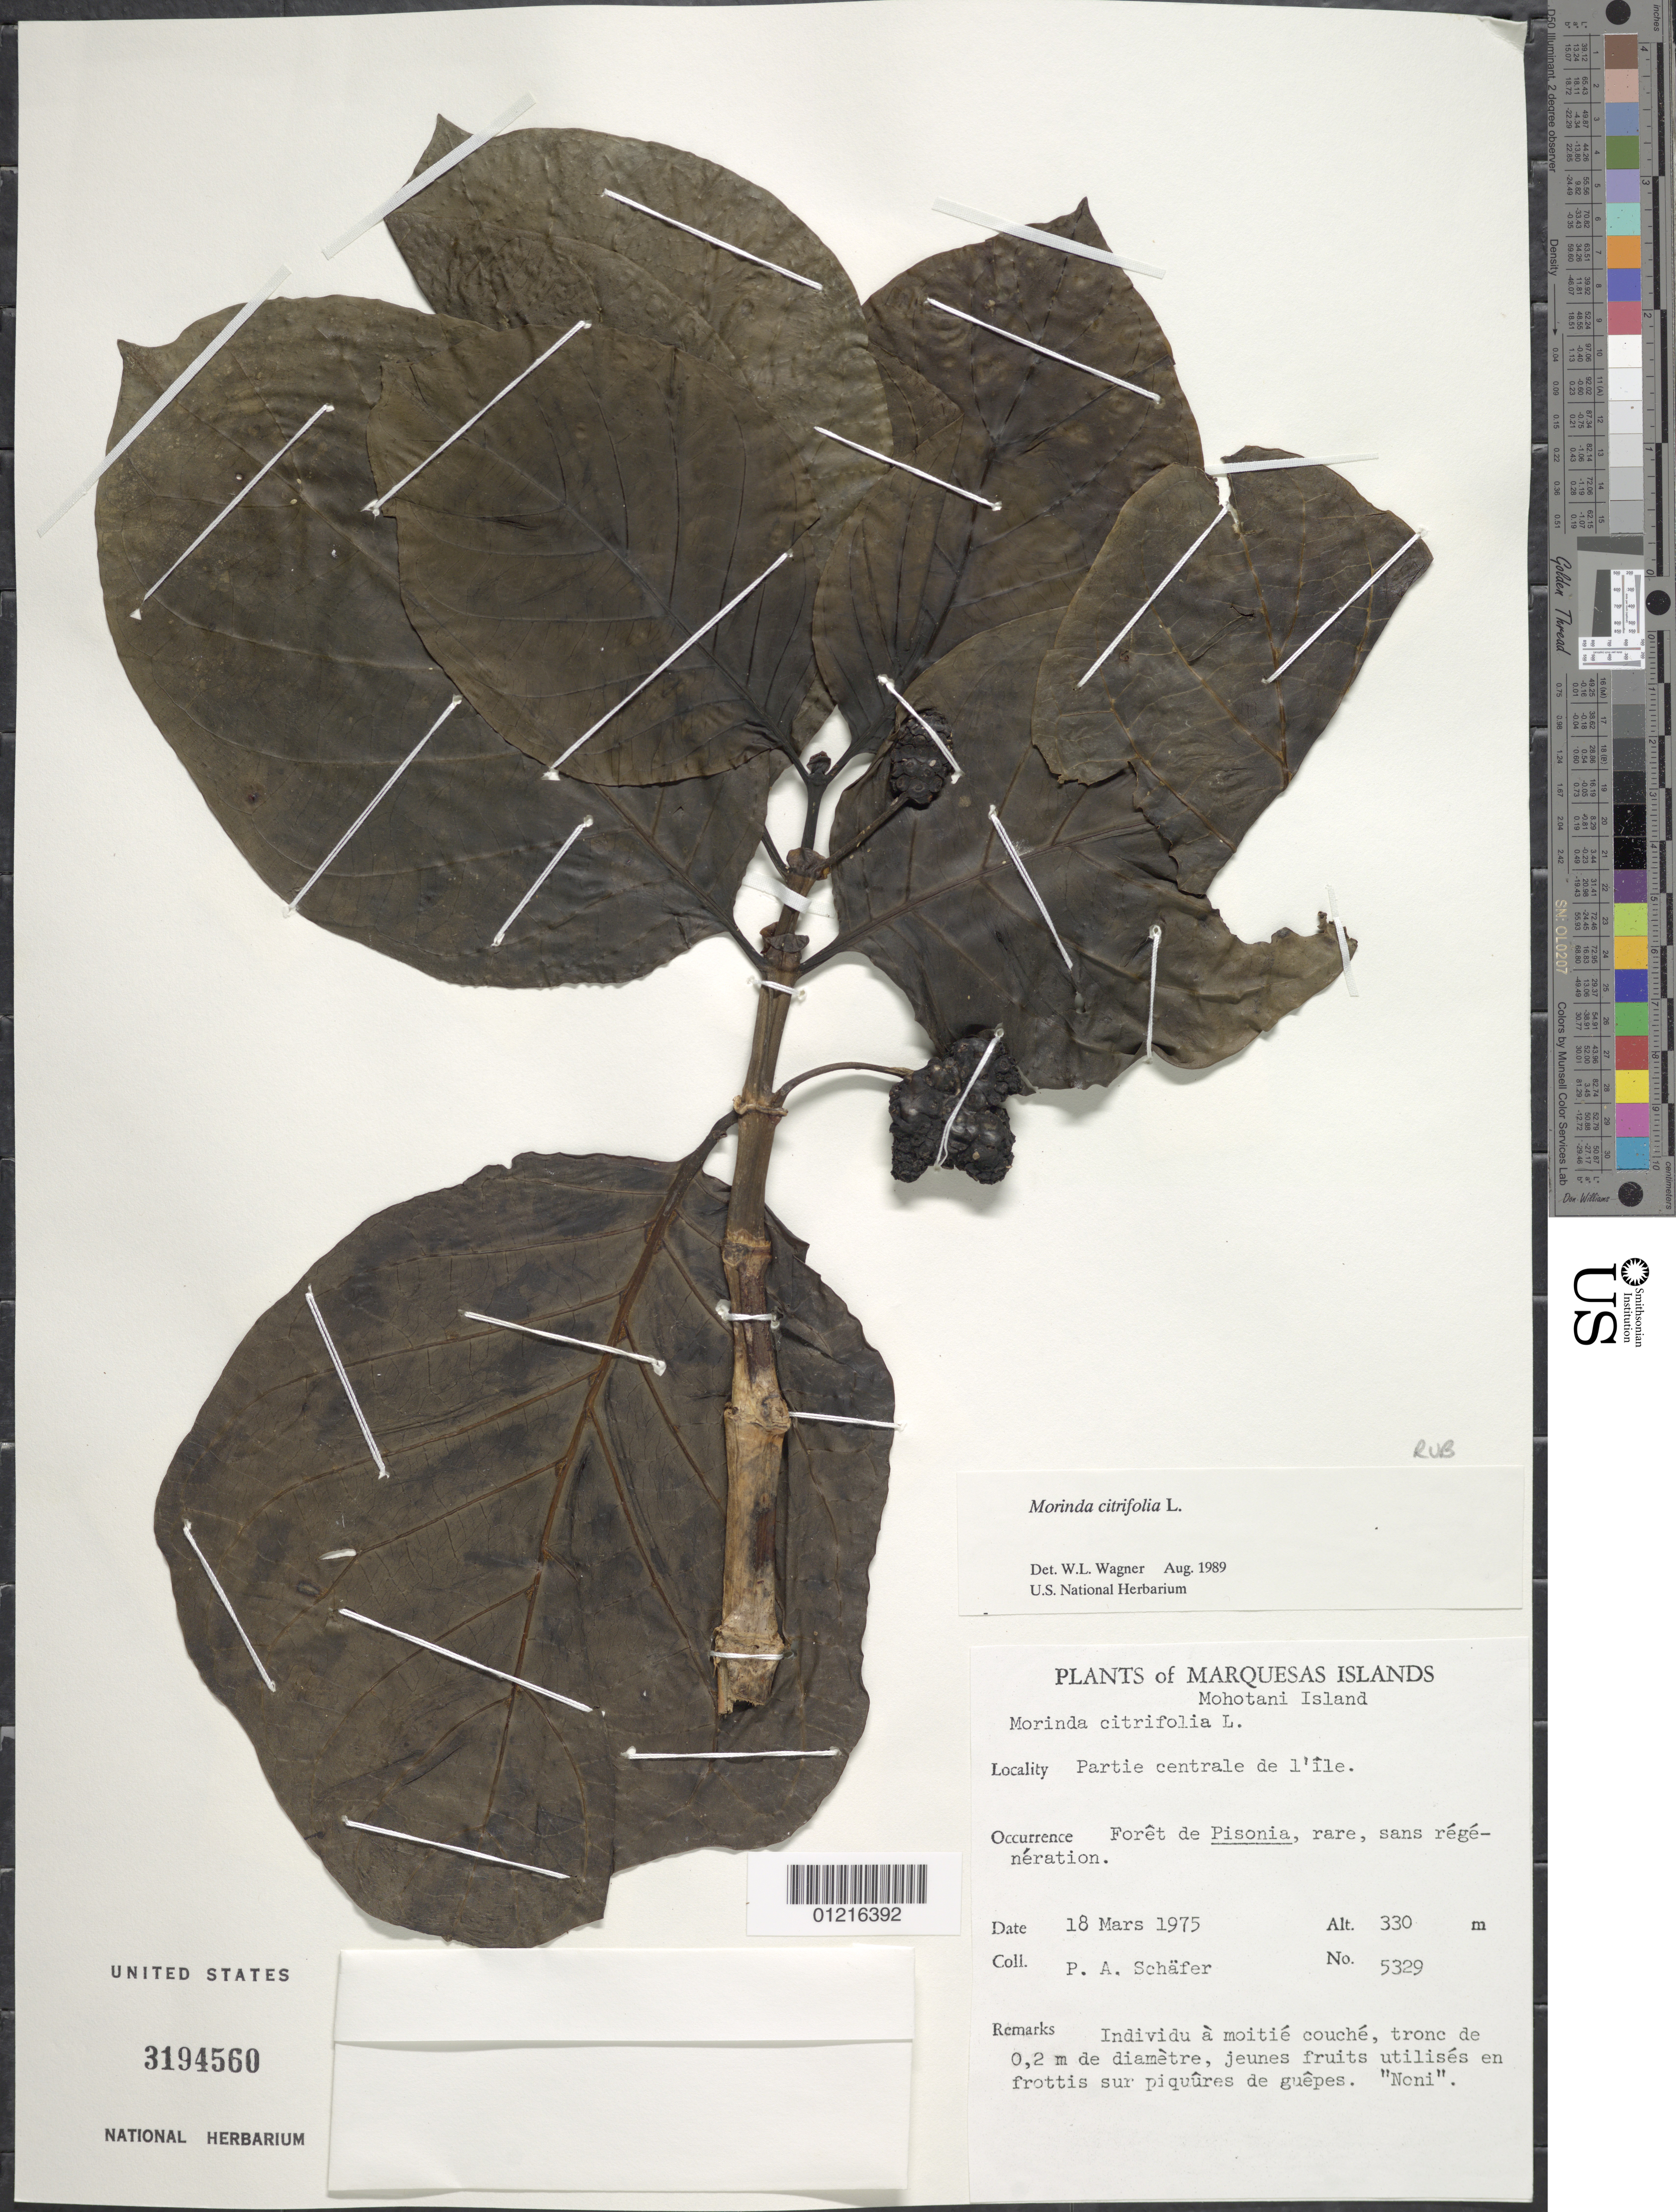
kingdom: Plantae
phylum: Tracheophyta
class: Magnoliopsida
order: Gentianales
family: Rubiaceae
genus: Morinda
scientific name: Morinda citrifolia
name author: L.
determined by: Wagner, W. L., (BOT), Smithsonian Institution - National Museum of Natural History (UNITED STATES)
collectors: P. A. Schäfer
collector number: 5329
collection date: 1975-03-18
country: French Polynesia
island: Mohotani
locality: partie centrale de l'île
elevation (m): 330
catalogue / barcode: US 3194560